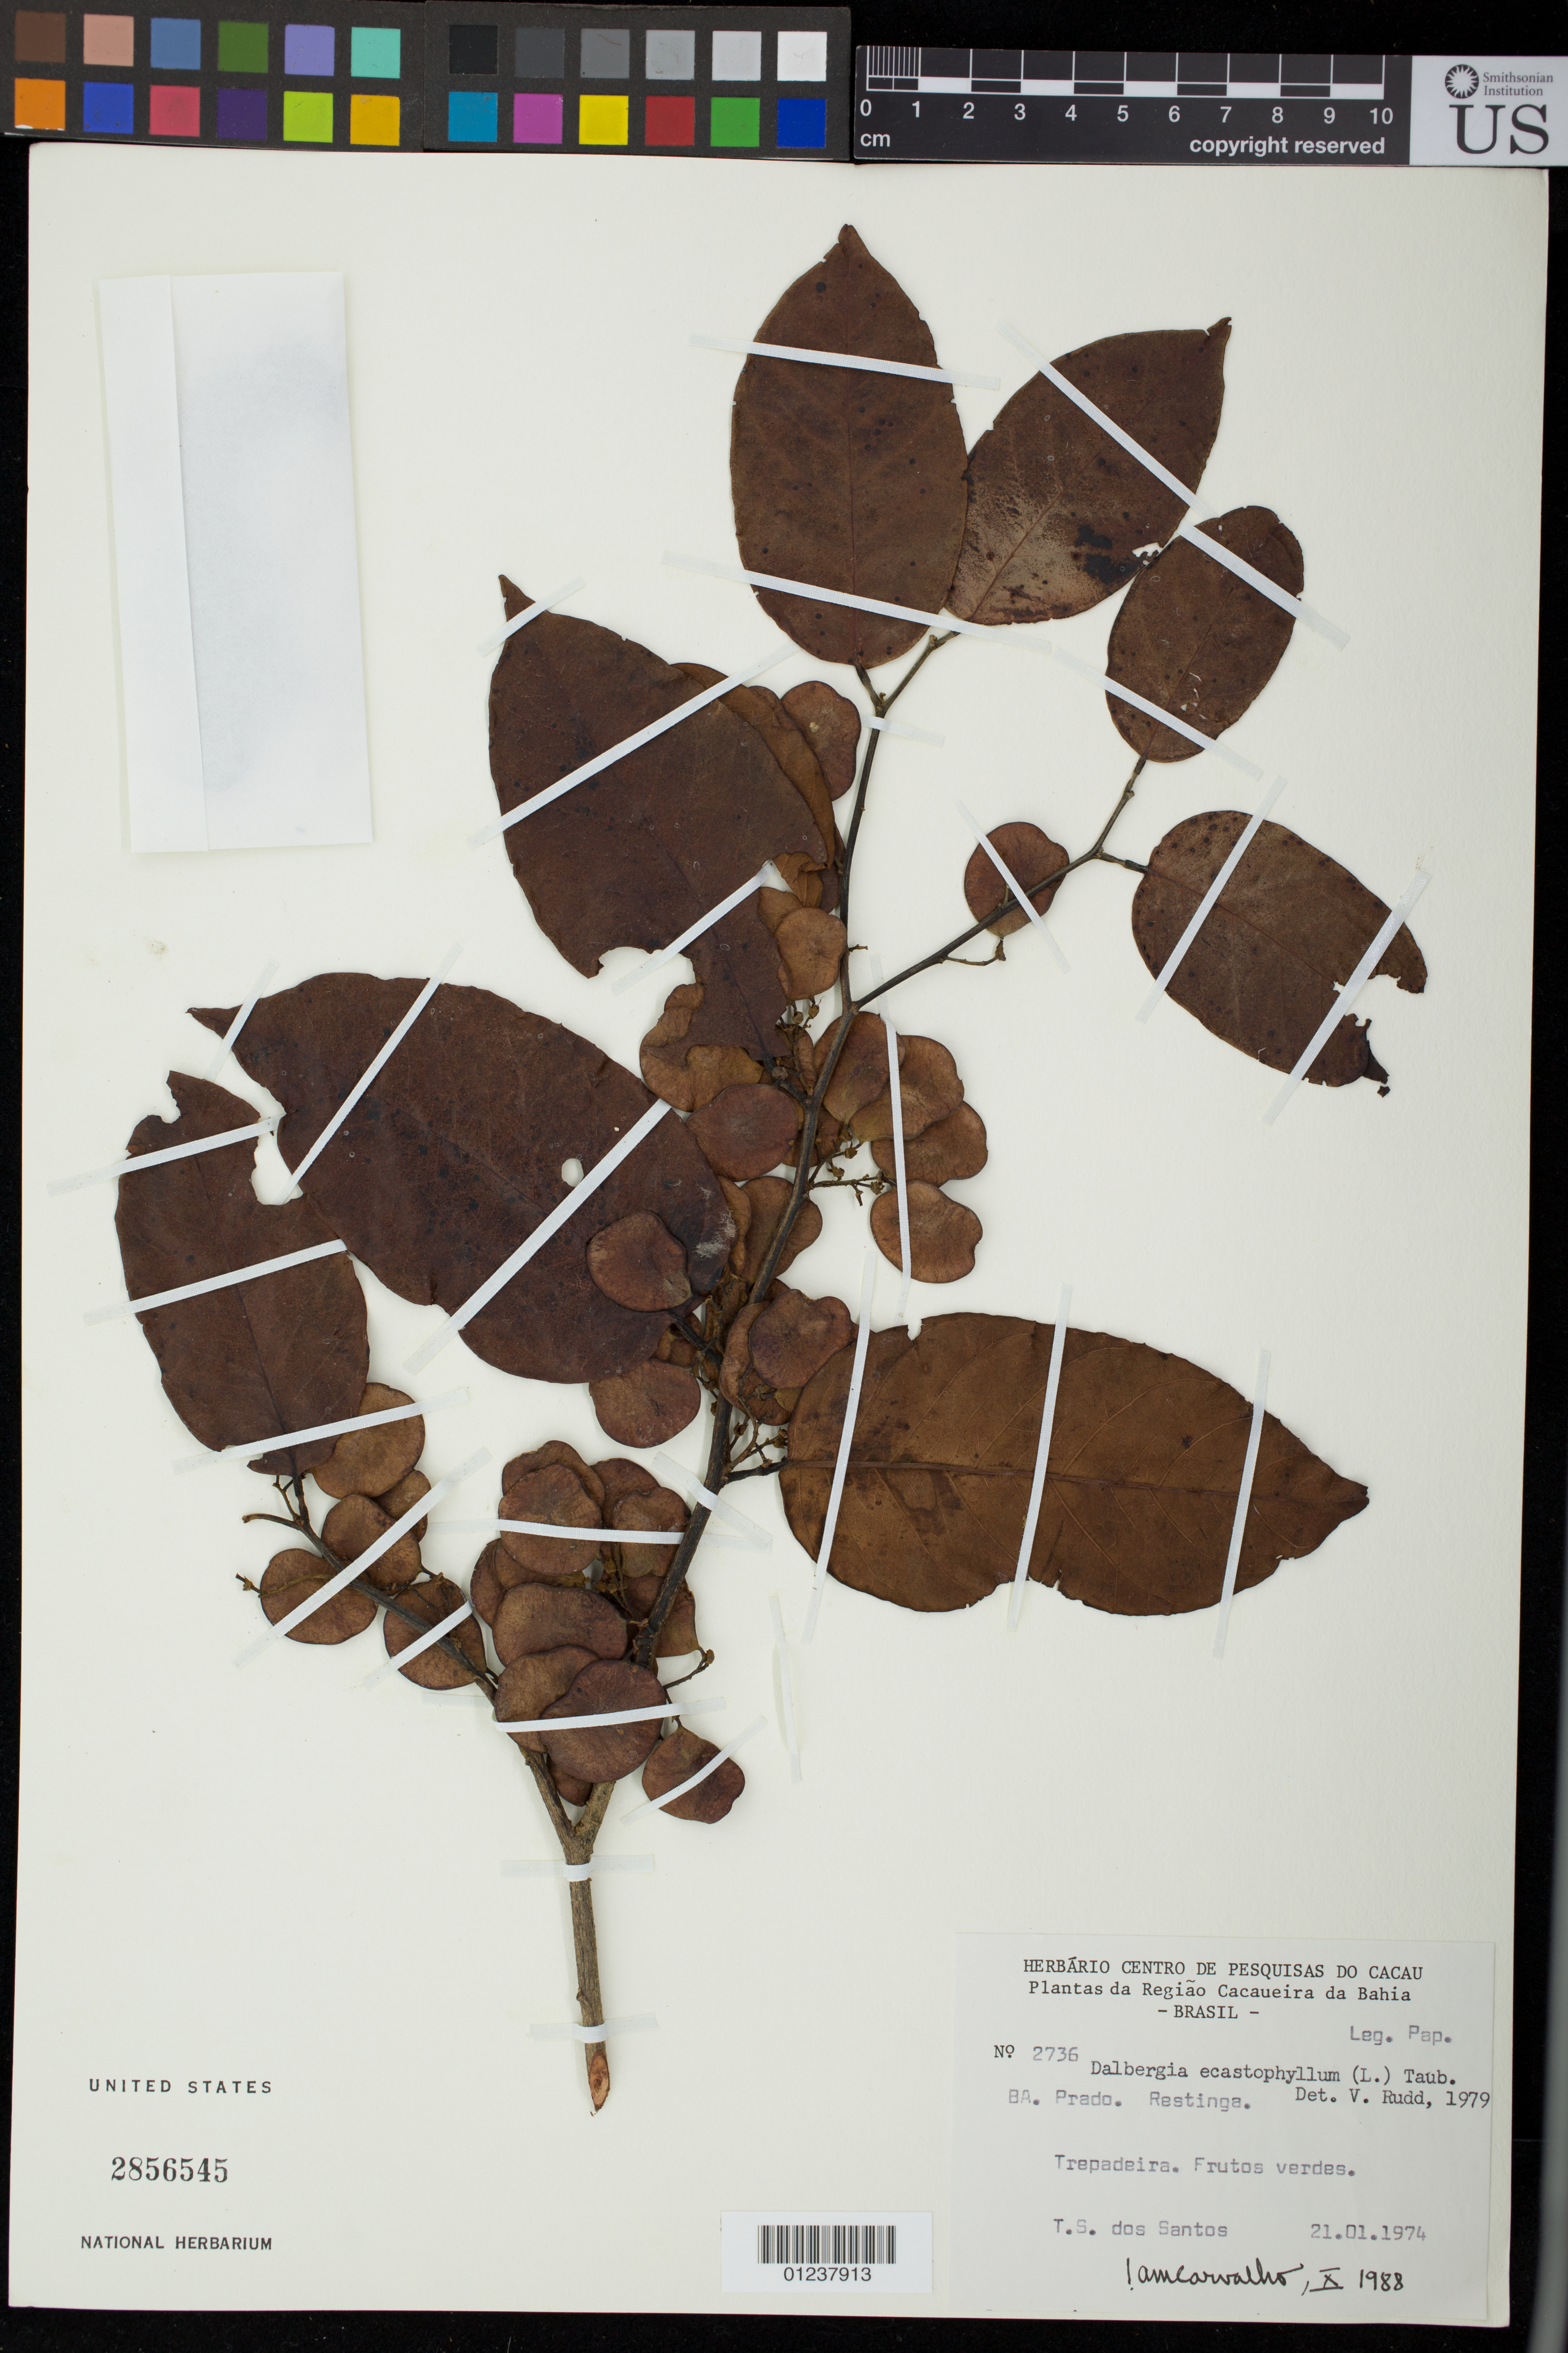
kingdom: Plantae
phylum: Tracheophyta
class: Magnoliopsida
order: Fabales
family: Fabaceae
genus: Dalbergia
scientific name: Dalbergia ecastaphyllum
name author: (L.) Taub.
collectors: T. S. Santos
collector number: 2736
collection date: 1974-01-21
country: Brazil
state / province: Bahia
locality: Prado.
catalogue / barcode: US 2856545